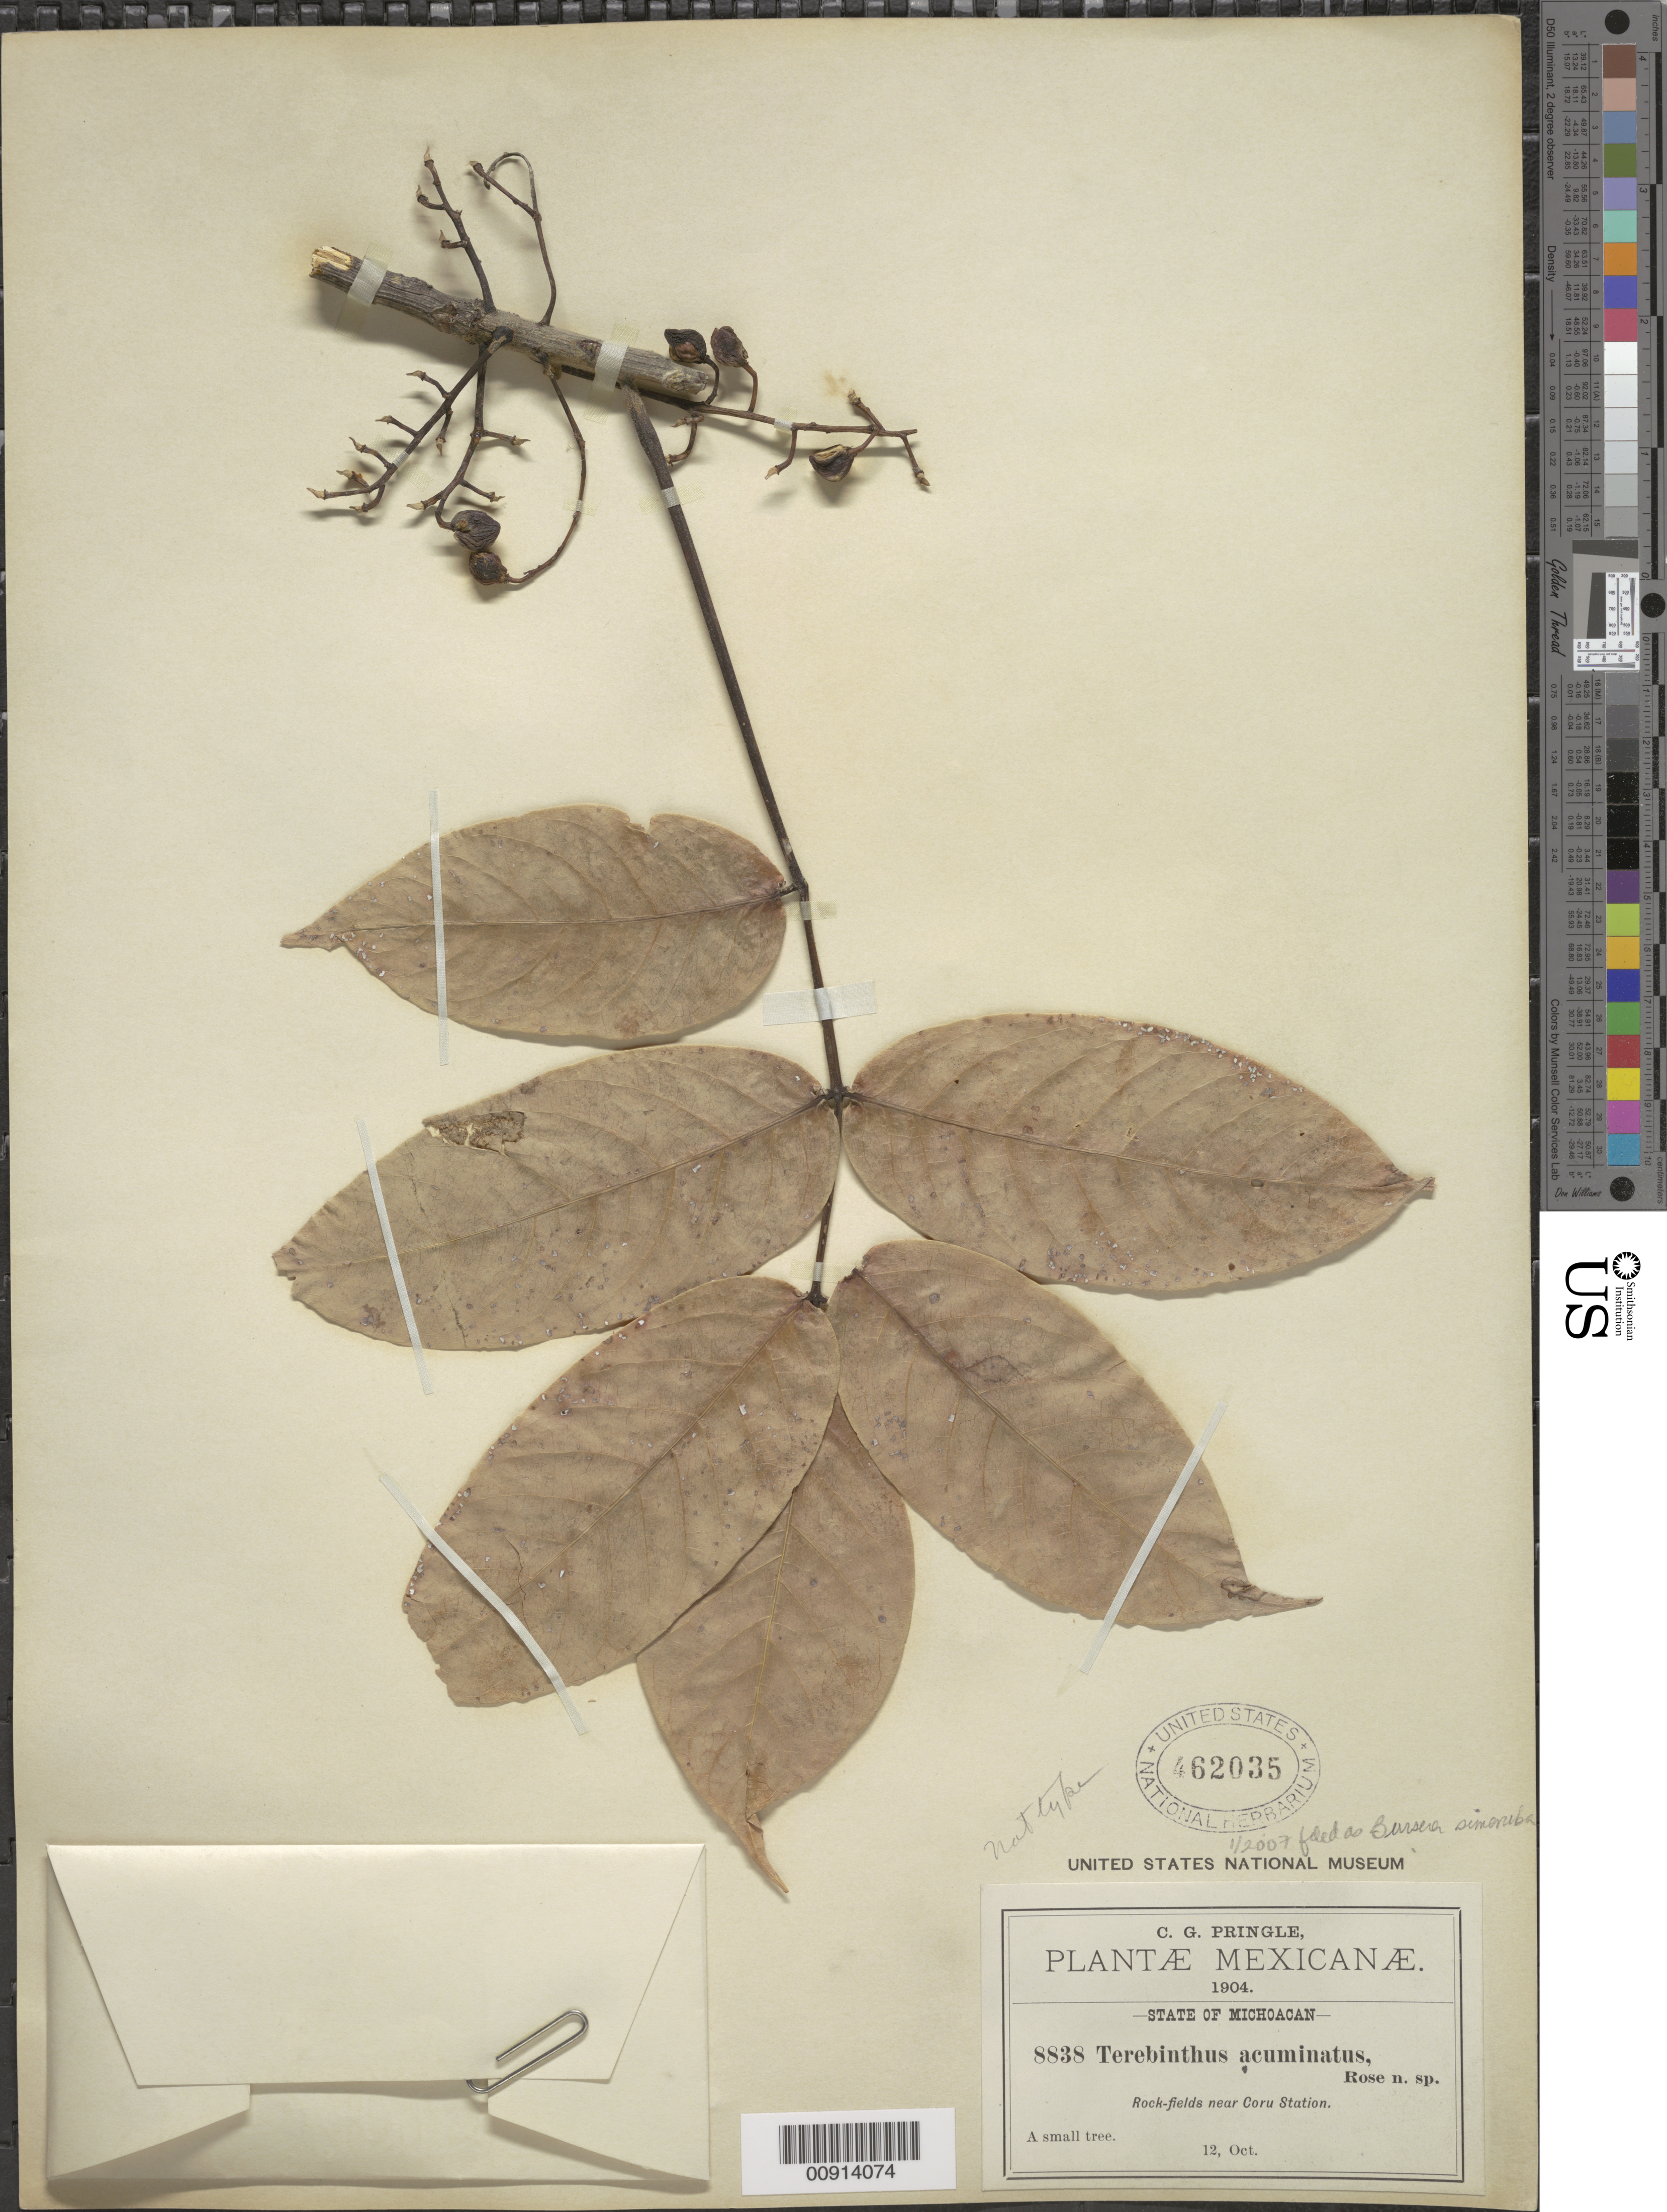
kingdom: Plantae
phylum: Tracheophyta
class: Magnoliopsida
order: Sapindales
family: Burseraceae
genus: Bursera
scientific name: Bursera roseana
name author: Rzed. et al.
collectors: C. G. Pringle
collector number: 8838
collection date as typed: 12 Oct 1904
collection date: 1904-10-12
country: Mexico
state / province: Michoacán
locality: Near Coru Station, State of Michoacán.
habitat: Rock-fields.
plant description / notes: Cited by Rzedowski et al., Bot. Act. Mex. 81: 65. 2007.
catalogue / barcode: US 462035